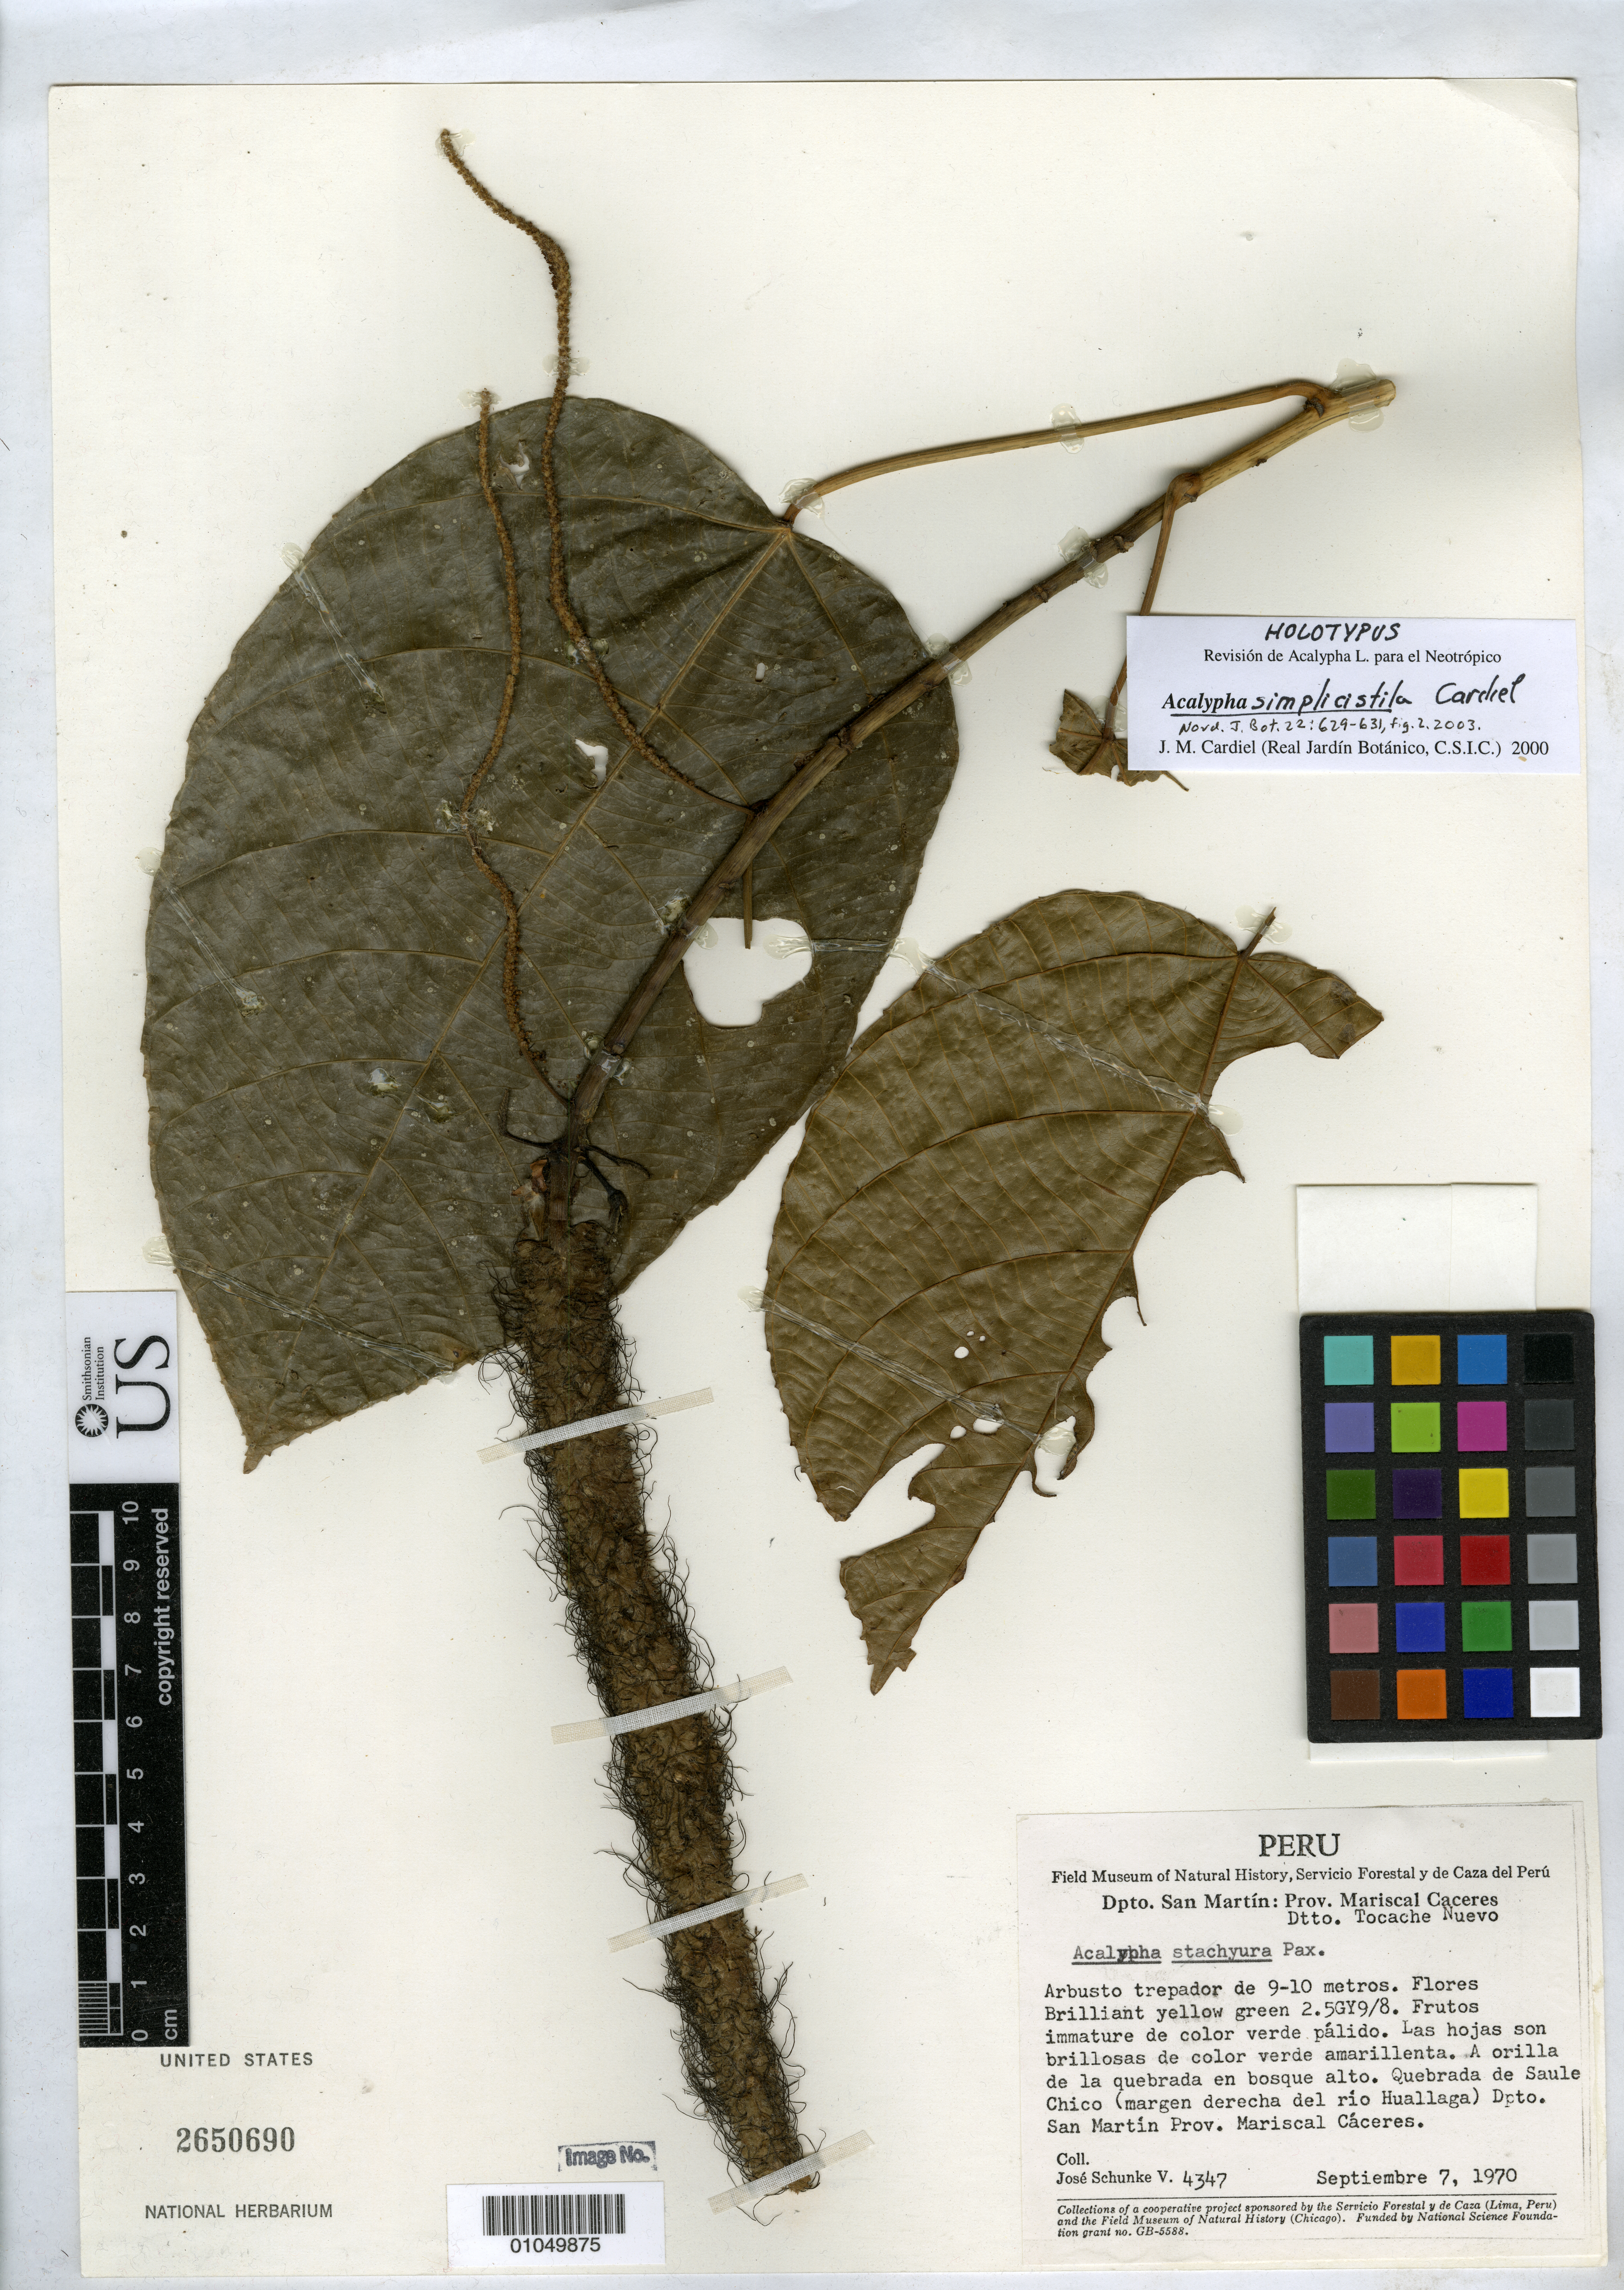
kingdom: Plantae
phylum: Tracheophyta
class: Magnoliopsida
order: Malpighiales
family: Euphorbiaceae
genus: Acalypha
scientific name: Acalypha simplicistyla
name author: Cardiel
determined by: Cardiel, J. M.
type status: Holotype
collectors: J. Schunke Vigo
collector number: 4347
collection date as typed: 07 Sep 1970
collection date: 1970-09-07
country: Peru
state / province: San Martín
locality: Dpto. San Martín: Prov. Mariscal Caceres, Dtto. Tocache Nuevo. Quebrada de Saule Chico (margen derecha del río Huallaga), Dpto. San Martín, Prov. Mariscal Cáceres.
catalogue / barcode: US 2650690